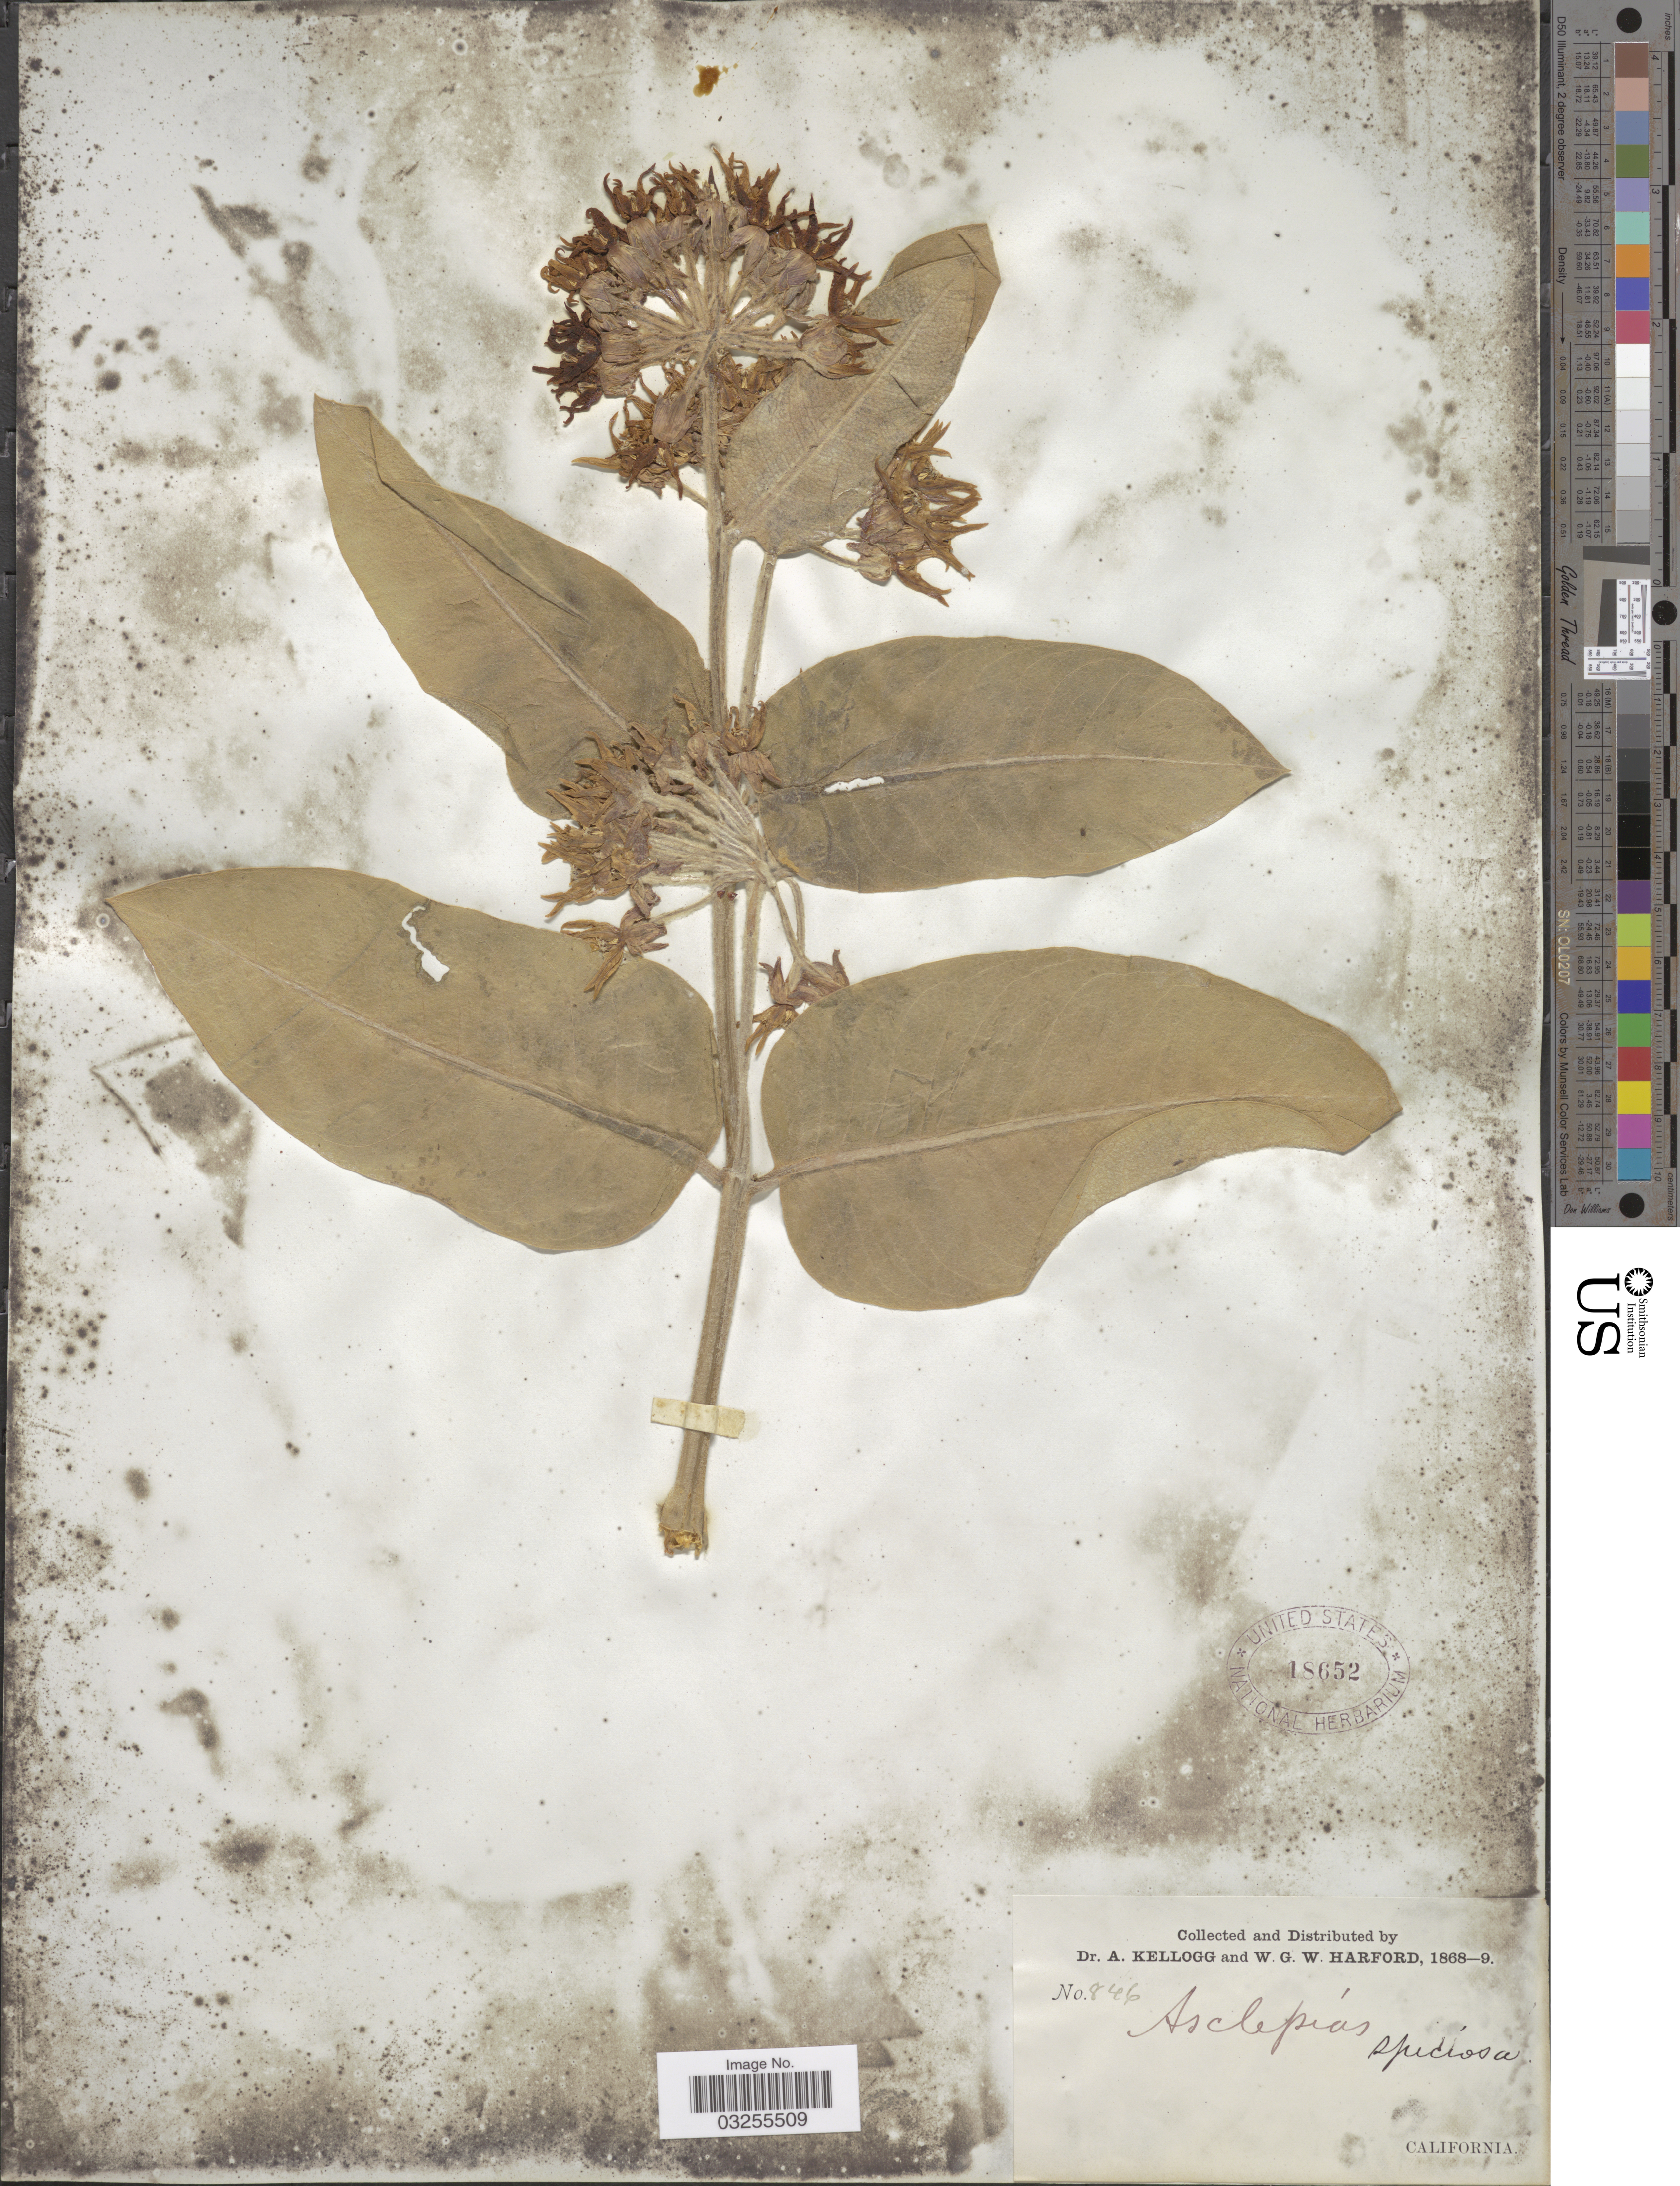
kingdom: Plantae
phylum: Tracheophyta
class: Magnoliopsida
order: Gentianales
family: Apocynaceae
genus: Asclepias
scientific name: Asclepias speciosa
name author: Torr.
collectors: A. Kellogg & W. G. W. Harford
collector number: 846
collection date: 1868/1869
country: United States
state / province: California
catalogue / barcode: US 18652